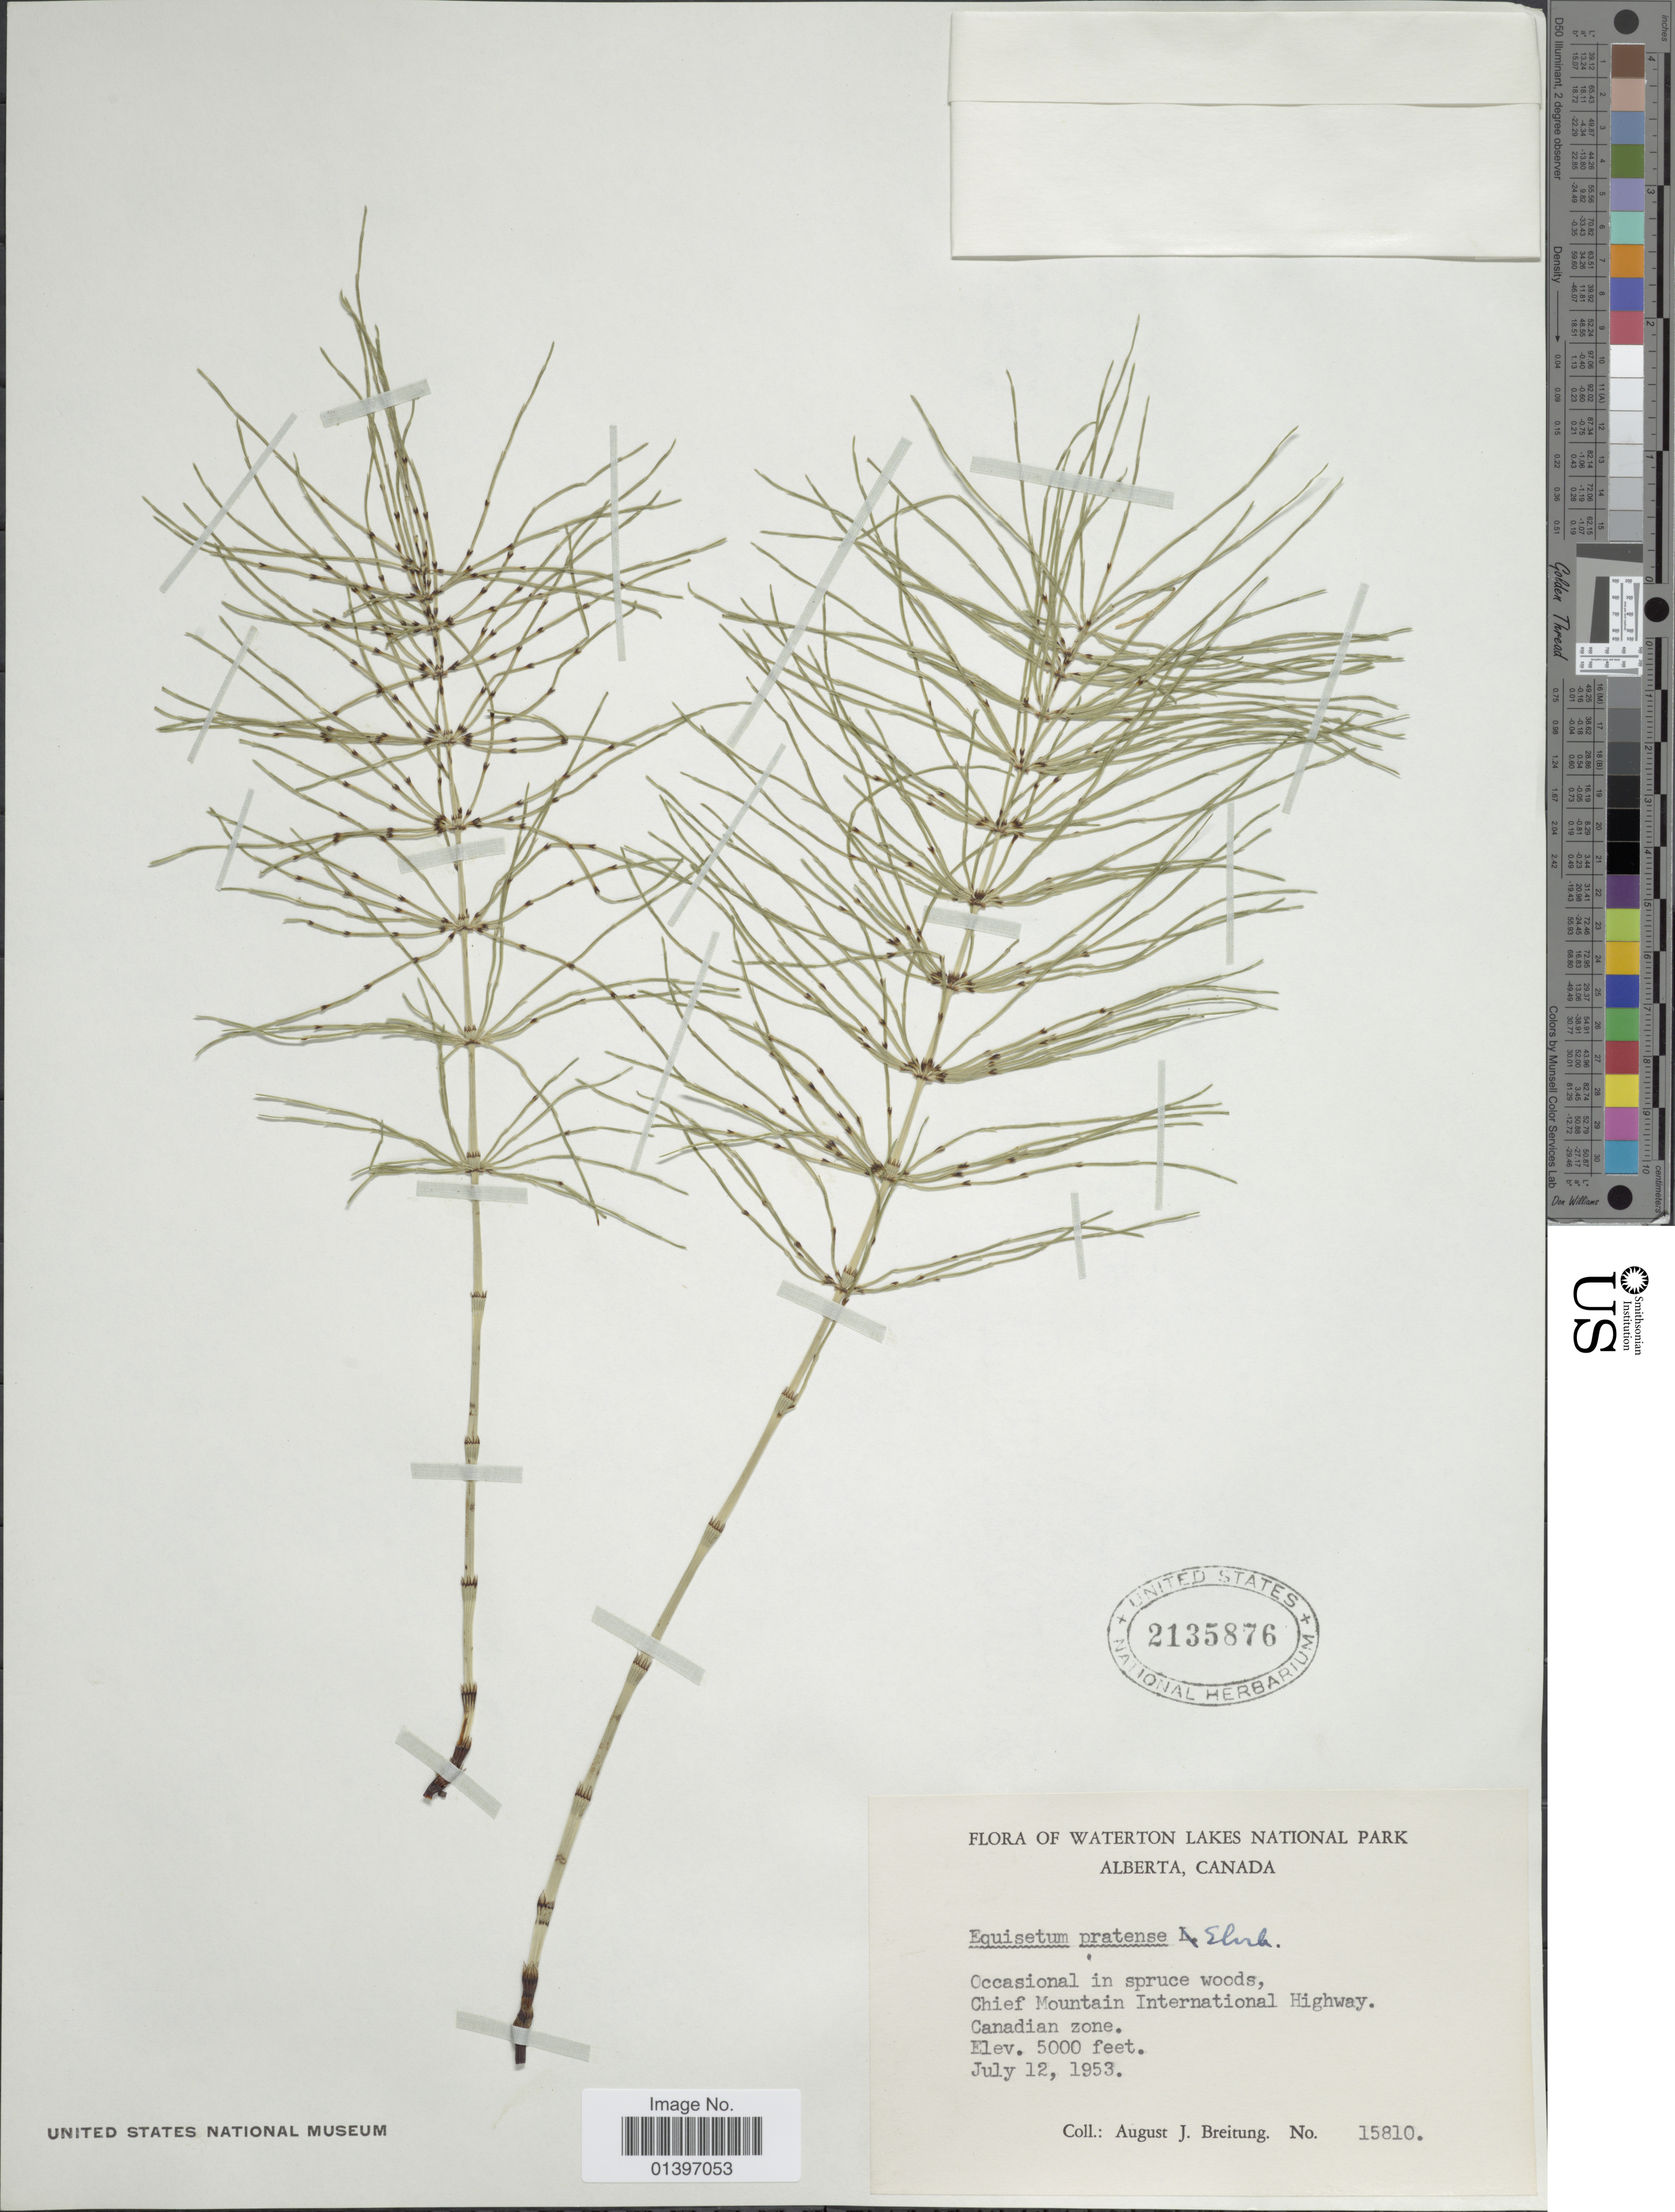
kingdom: Plantae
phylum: Tracheophyta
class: Polypodiopsida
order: Equisetales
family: Equisetaceae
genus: Equisetum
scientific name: Equisetum pratense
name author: Ehrh.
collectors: A. Breitung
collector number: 15810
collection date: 1953-07-12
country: Canada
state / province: Alberta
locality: Waterton Lakes National Park, occasional in spruce woods, Chief Mountain International Highway, Canadian Zone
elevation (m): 1524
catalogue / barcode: US 2135876